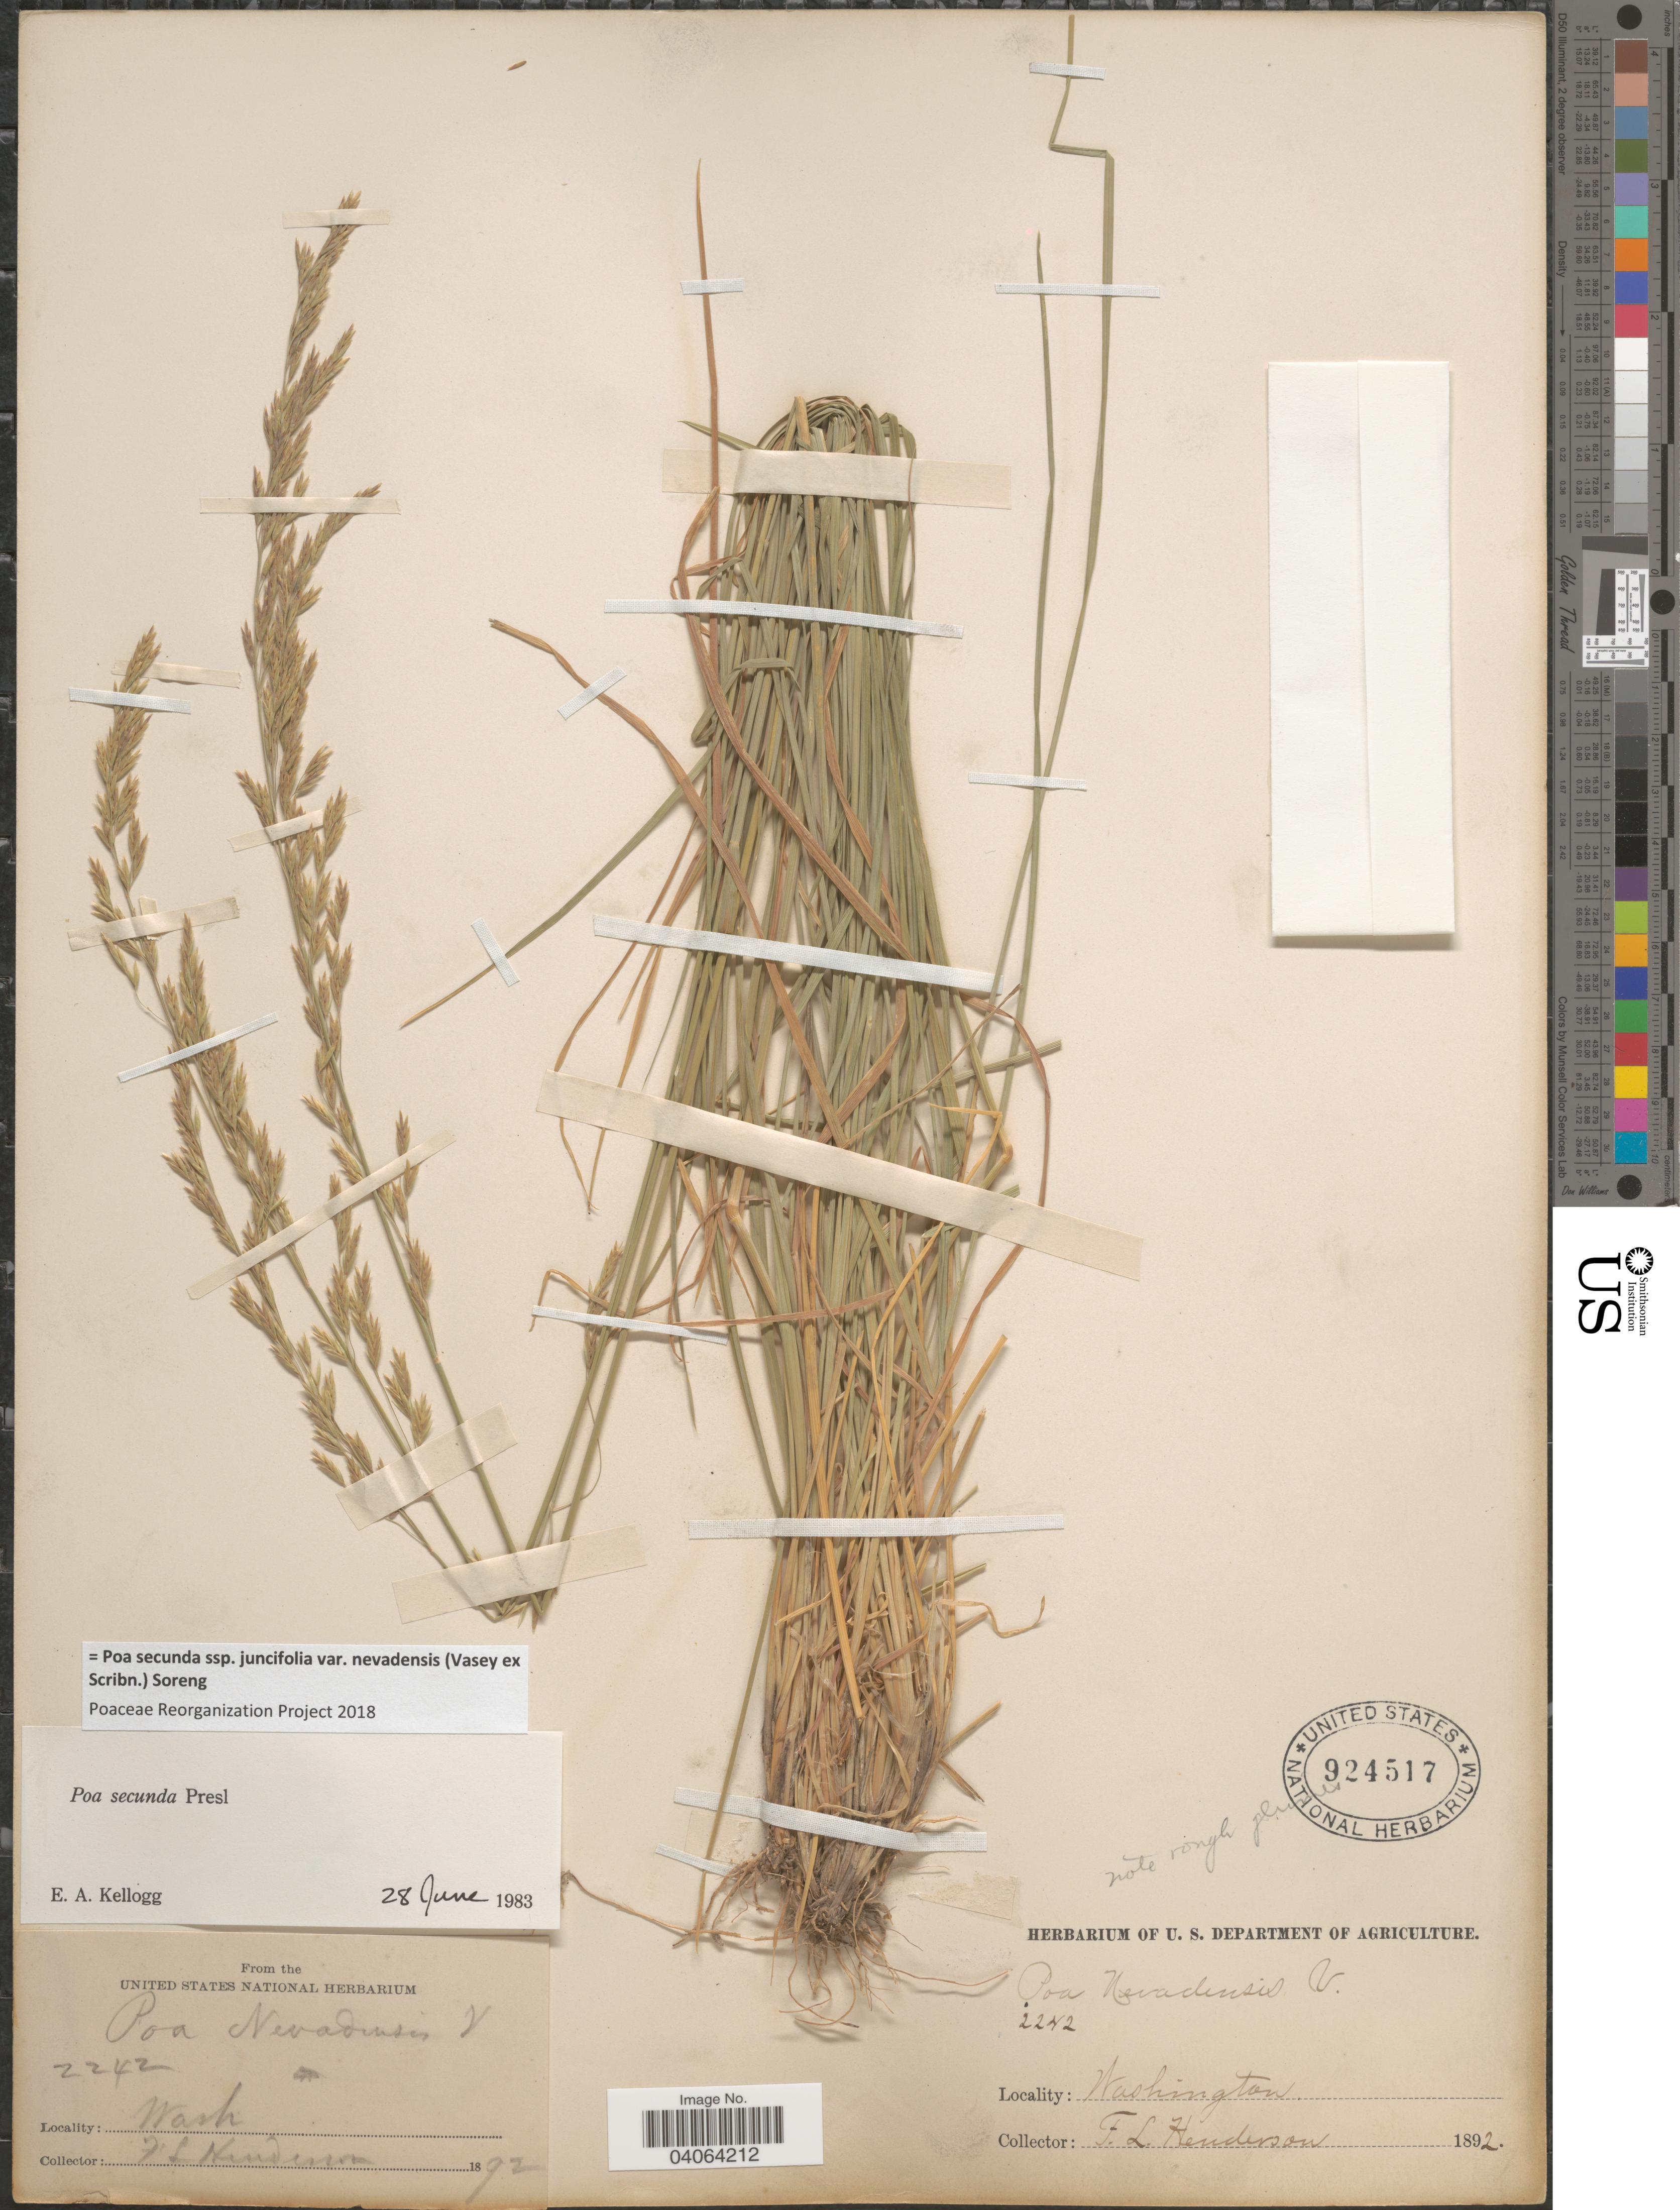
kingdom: Plantae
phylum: Tracheophyta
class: Liliopsida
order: Poales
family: Poaceae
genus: Poa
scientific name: Poa secunda subsp. juncifolia var. nevadensis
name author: (Vasey ex Scribn.) Soreng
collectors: F. Henderson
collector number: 2242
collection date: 1892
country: United States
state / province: Washington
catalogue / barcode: US 924517